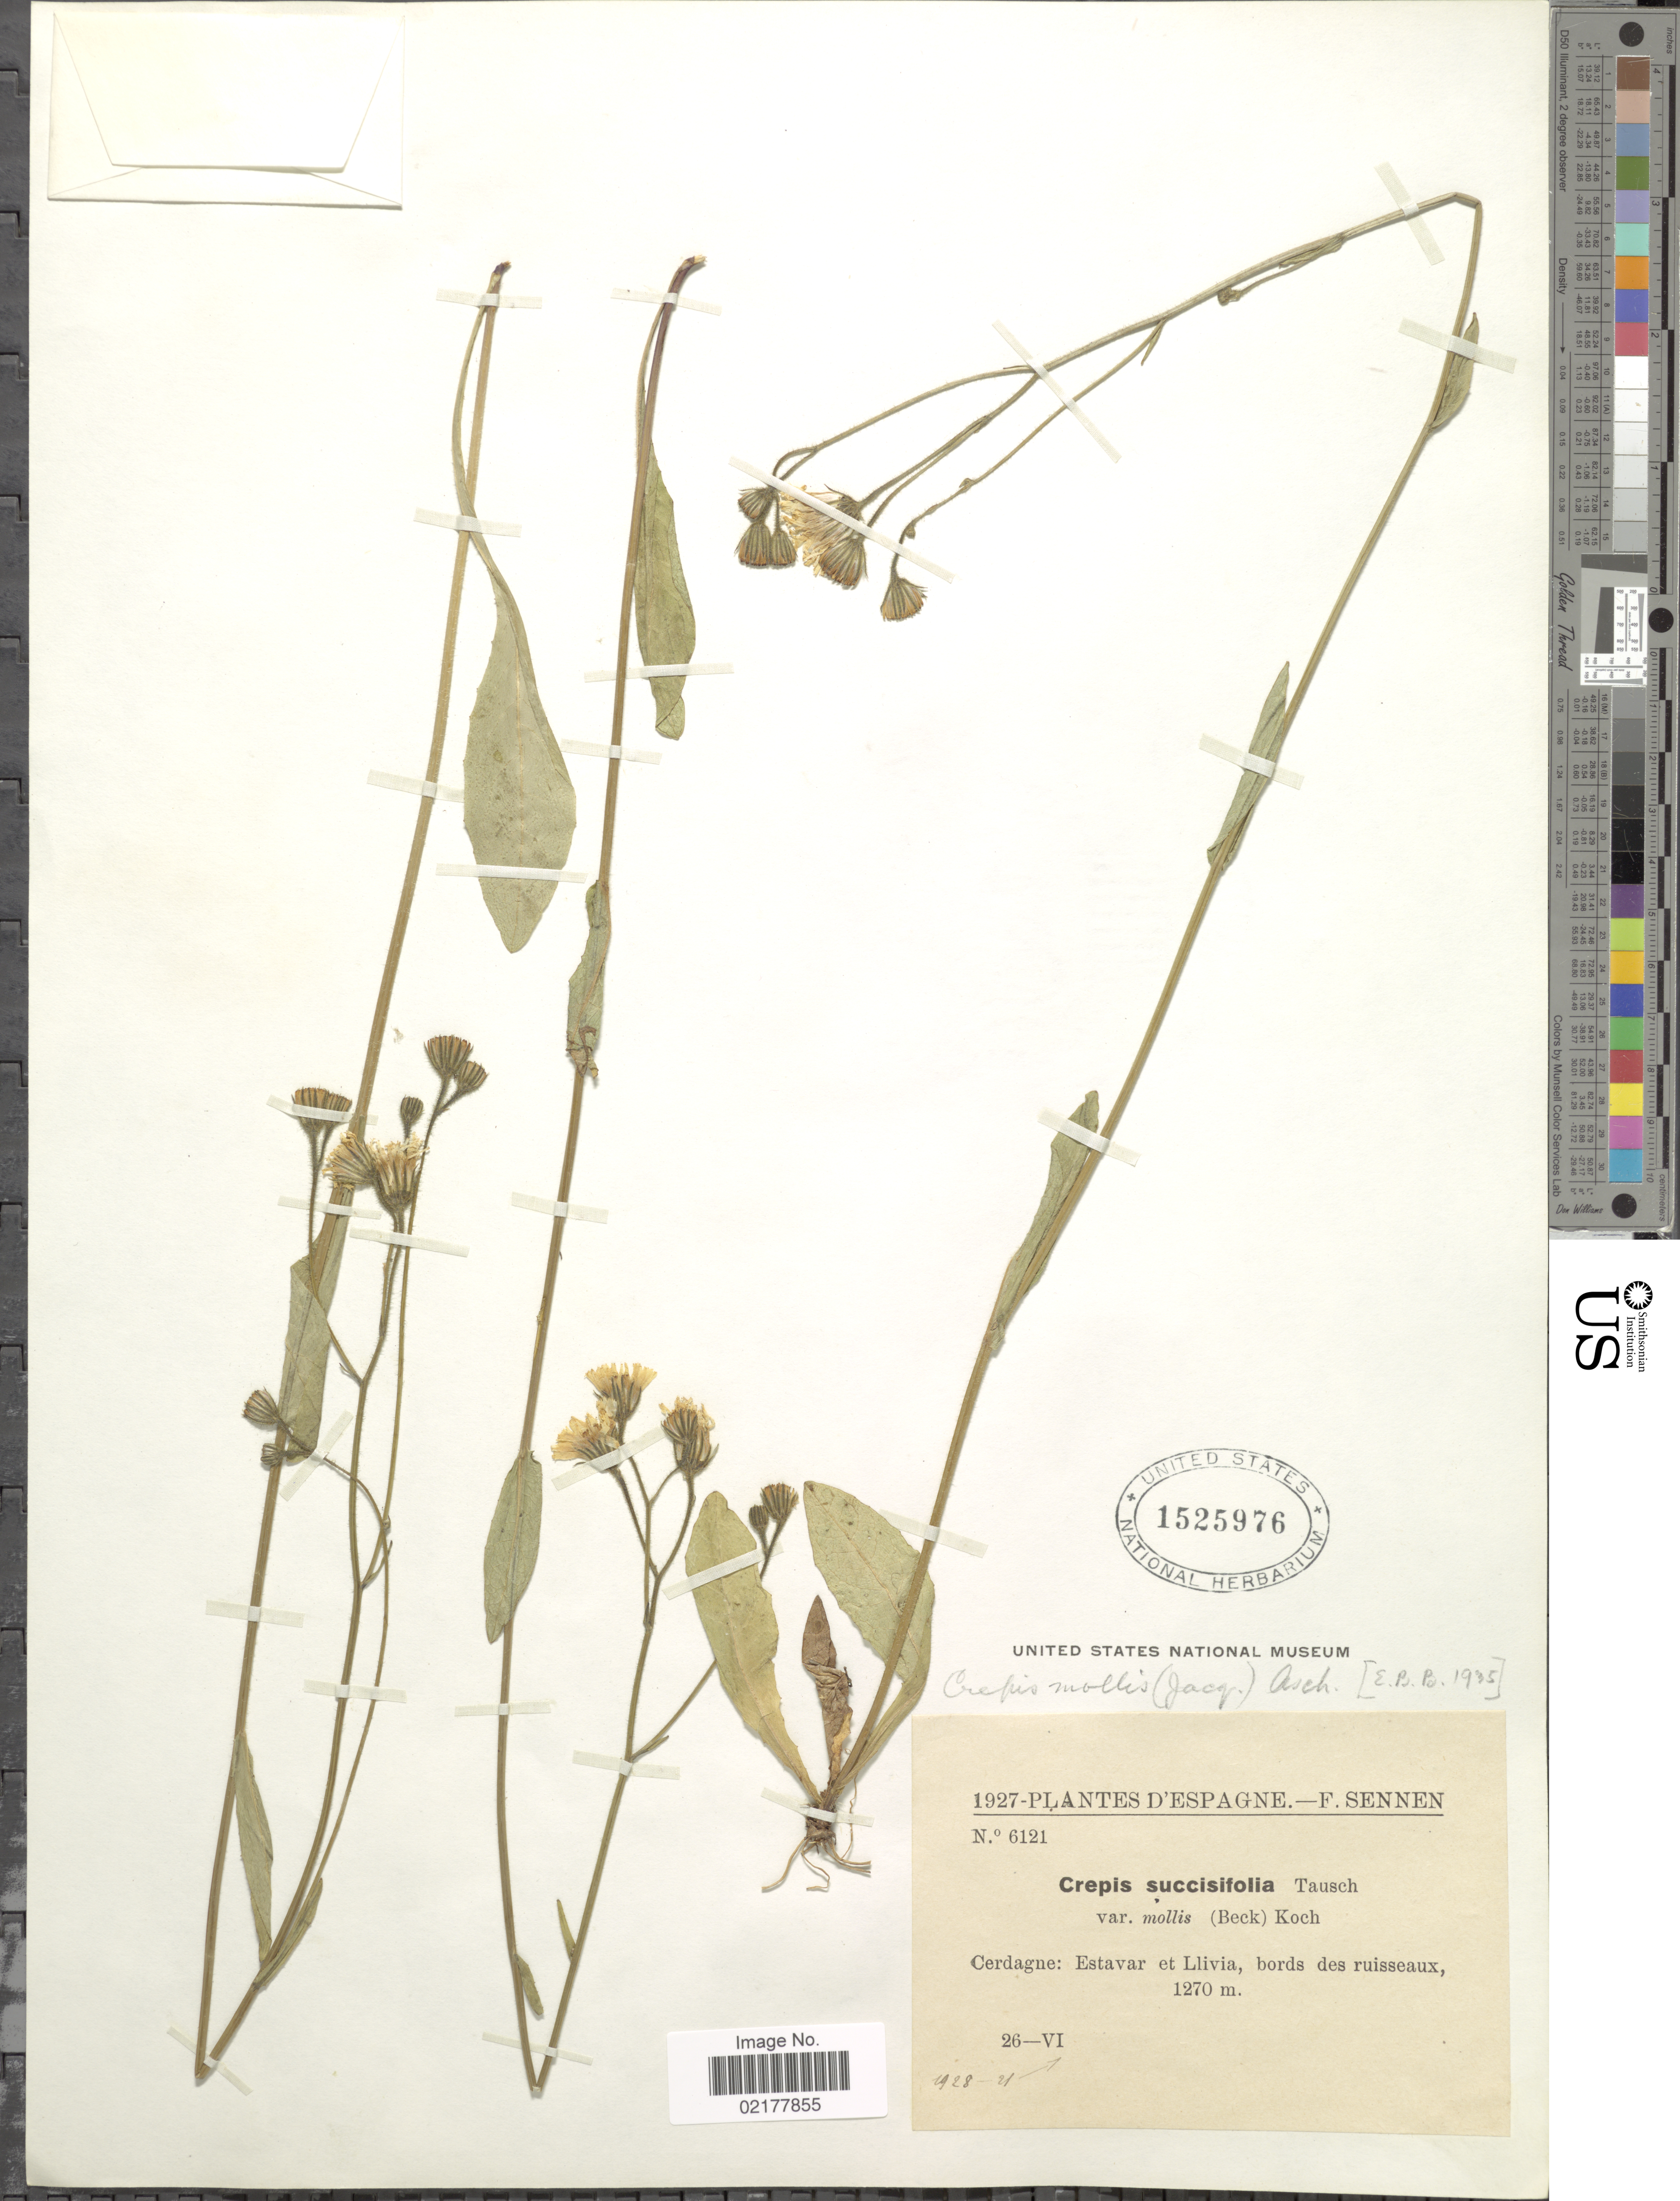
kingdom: Plantae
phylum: Tracheophyta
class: Magnoliopsida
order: Asterales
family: Asteraceae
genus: Crepis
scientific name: Crepis mollis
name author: (Jacq.) Asch.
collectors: E. Sennen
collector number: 6121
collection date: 1927-06-26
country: Spain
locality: Estavar et Llivia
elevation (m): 1270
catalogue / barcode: US 1525976